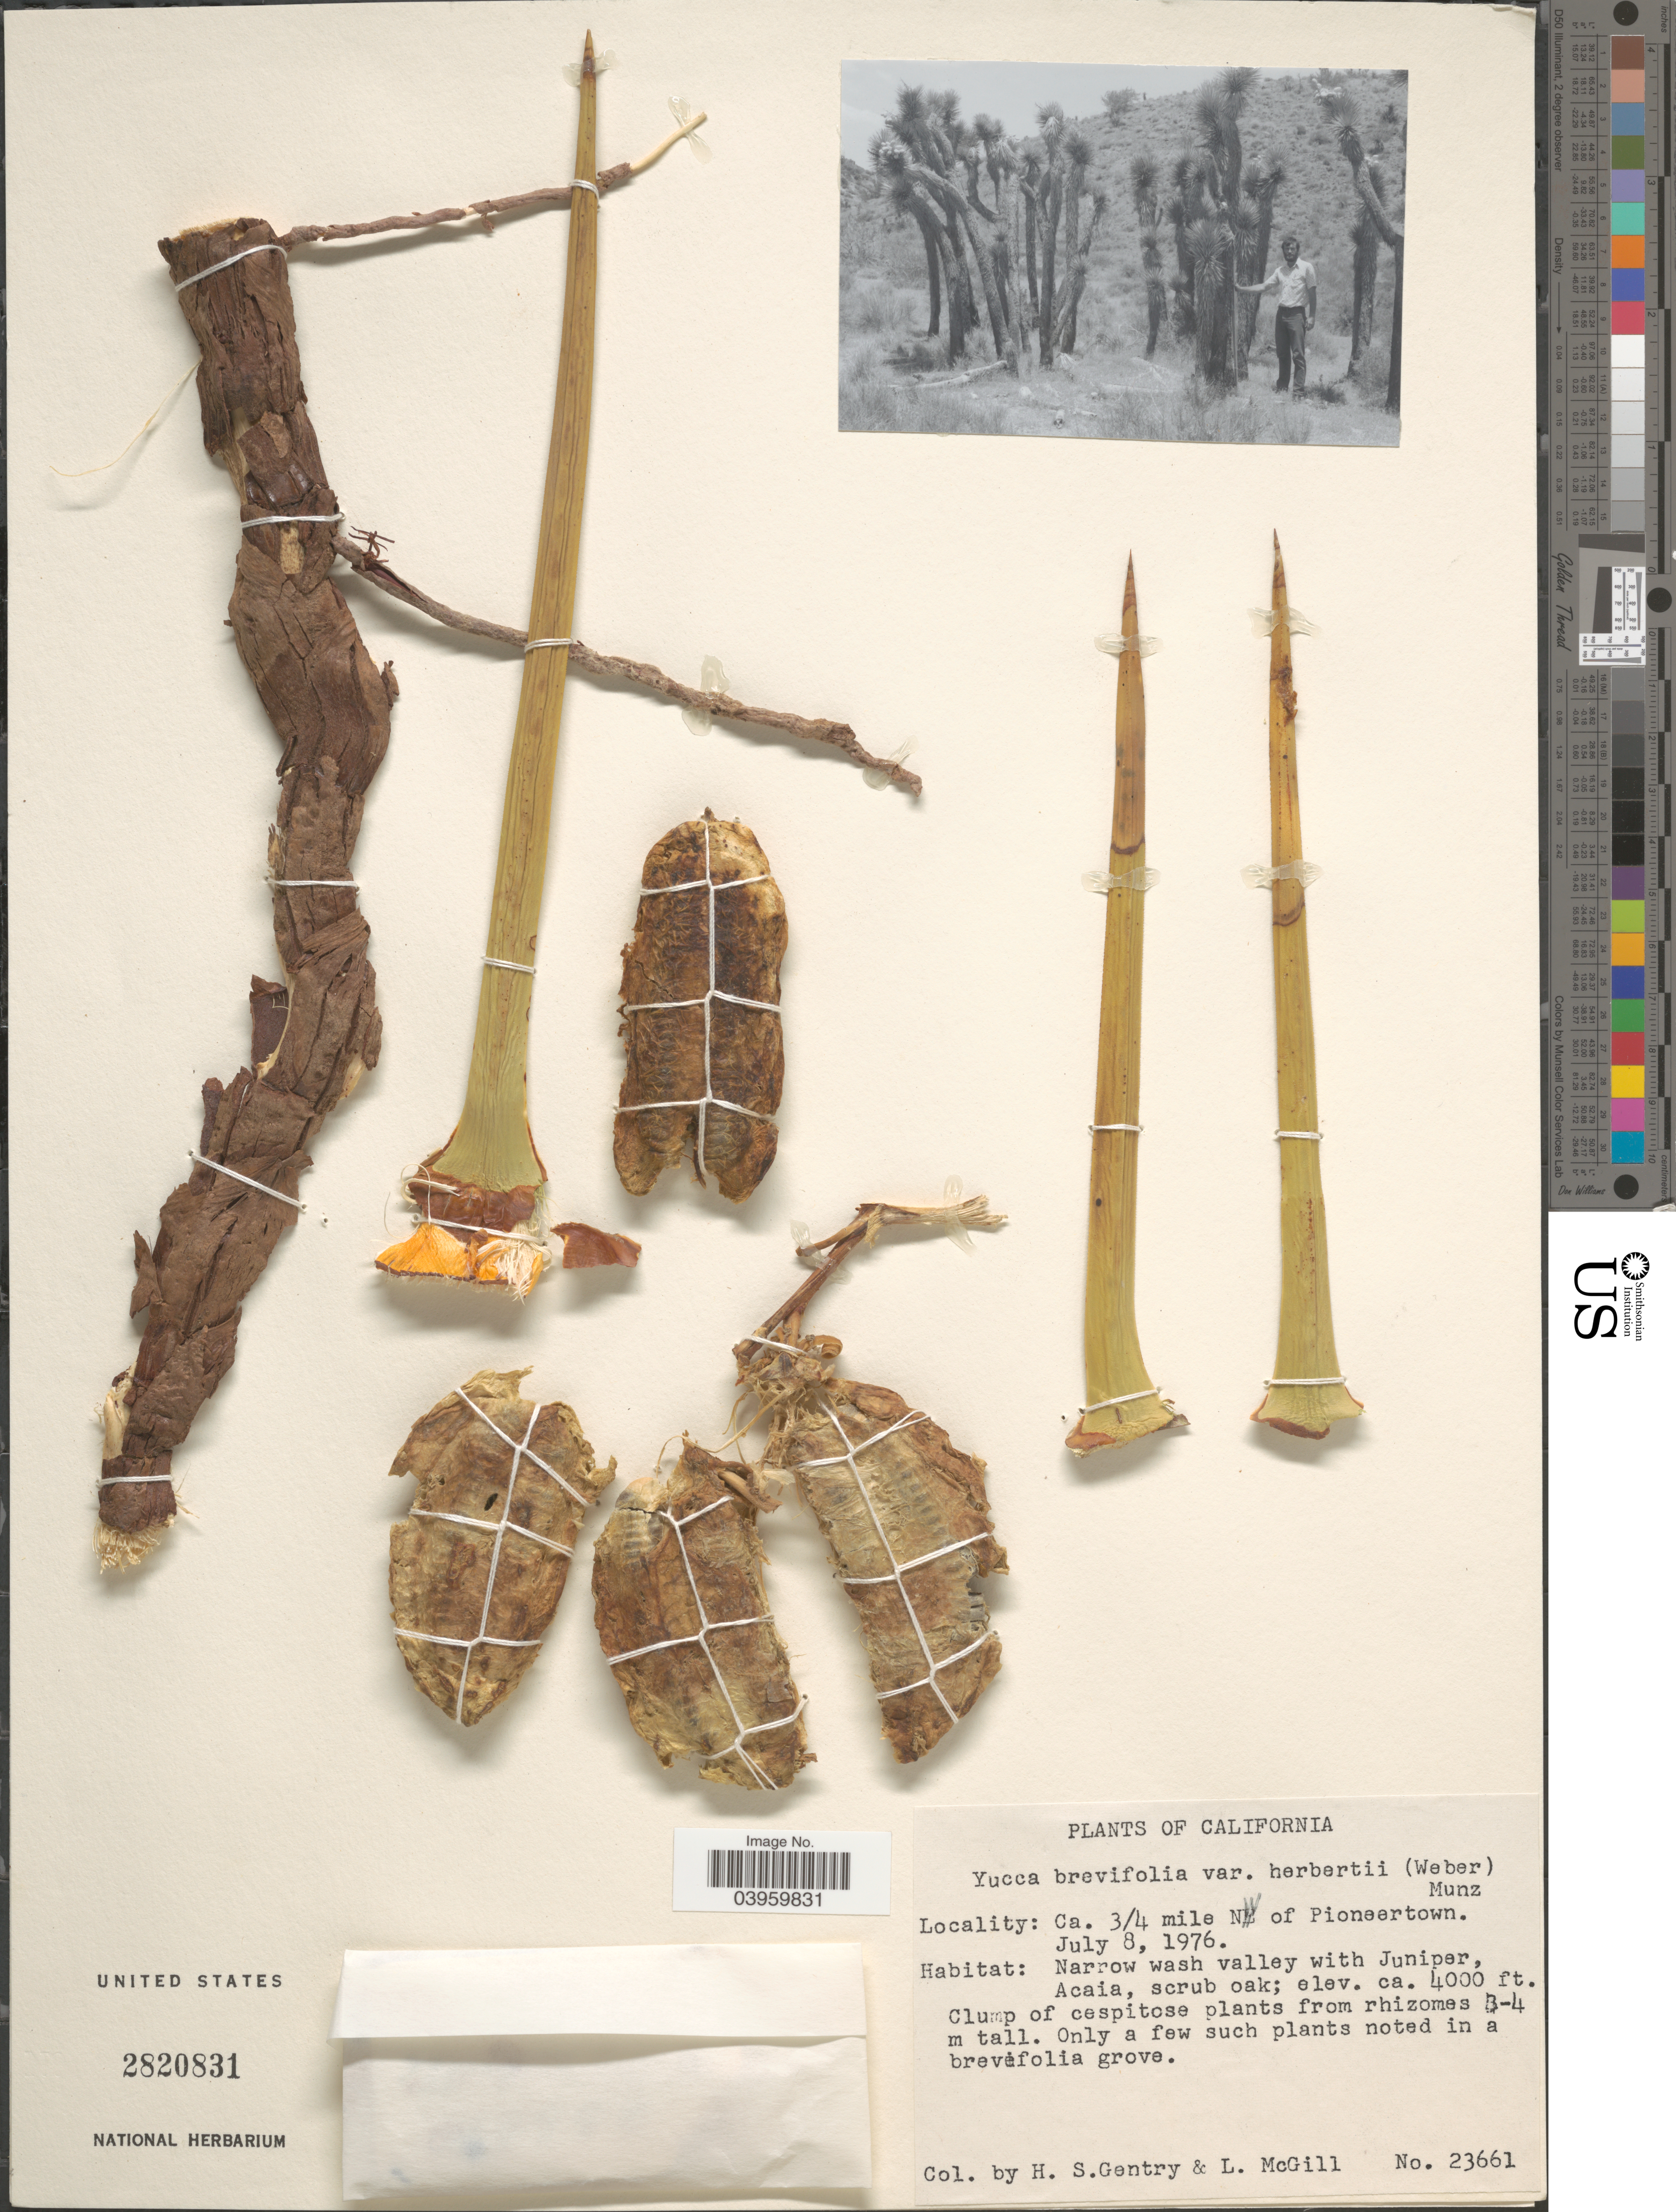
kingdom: Plantae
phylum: Tracheophyta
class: Liliopsida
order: Asparagales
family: Asparagaceae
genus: Yucca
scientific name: Yucca brevifolia var. herbertii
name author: (J.M. Webber) Munz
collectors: H. S. Gentry & L. McGill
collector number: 23661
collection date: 1976-07-08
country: United States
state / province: California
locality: Ca. ¾ mile NW of Pioneertown.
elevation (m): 1219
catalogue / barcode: US 2820831